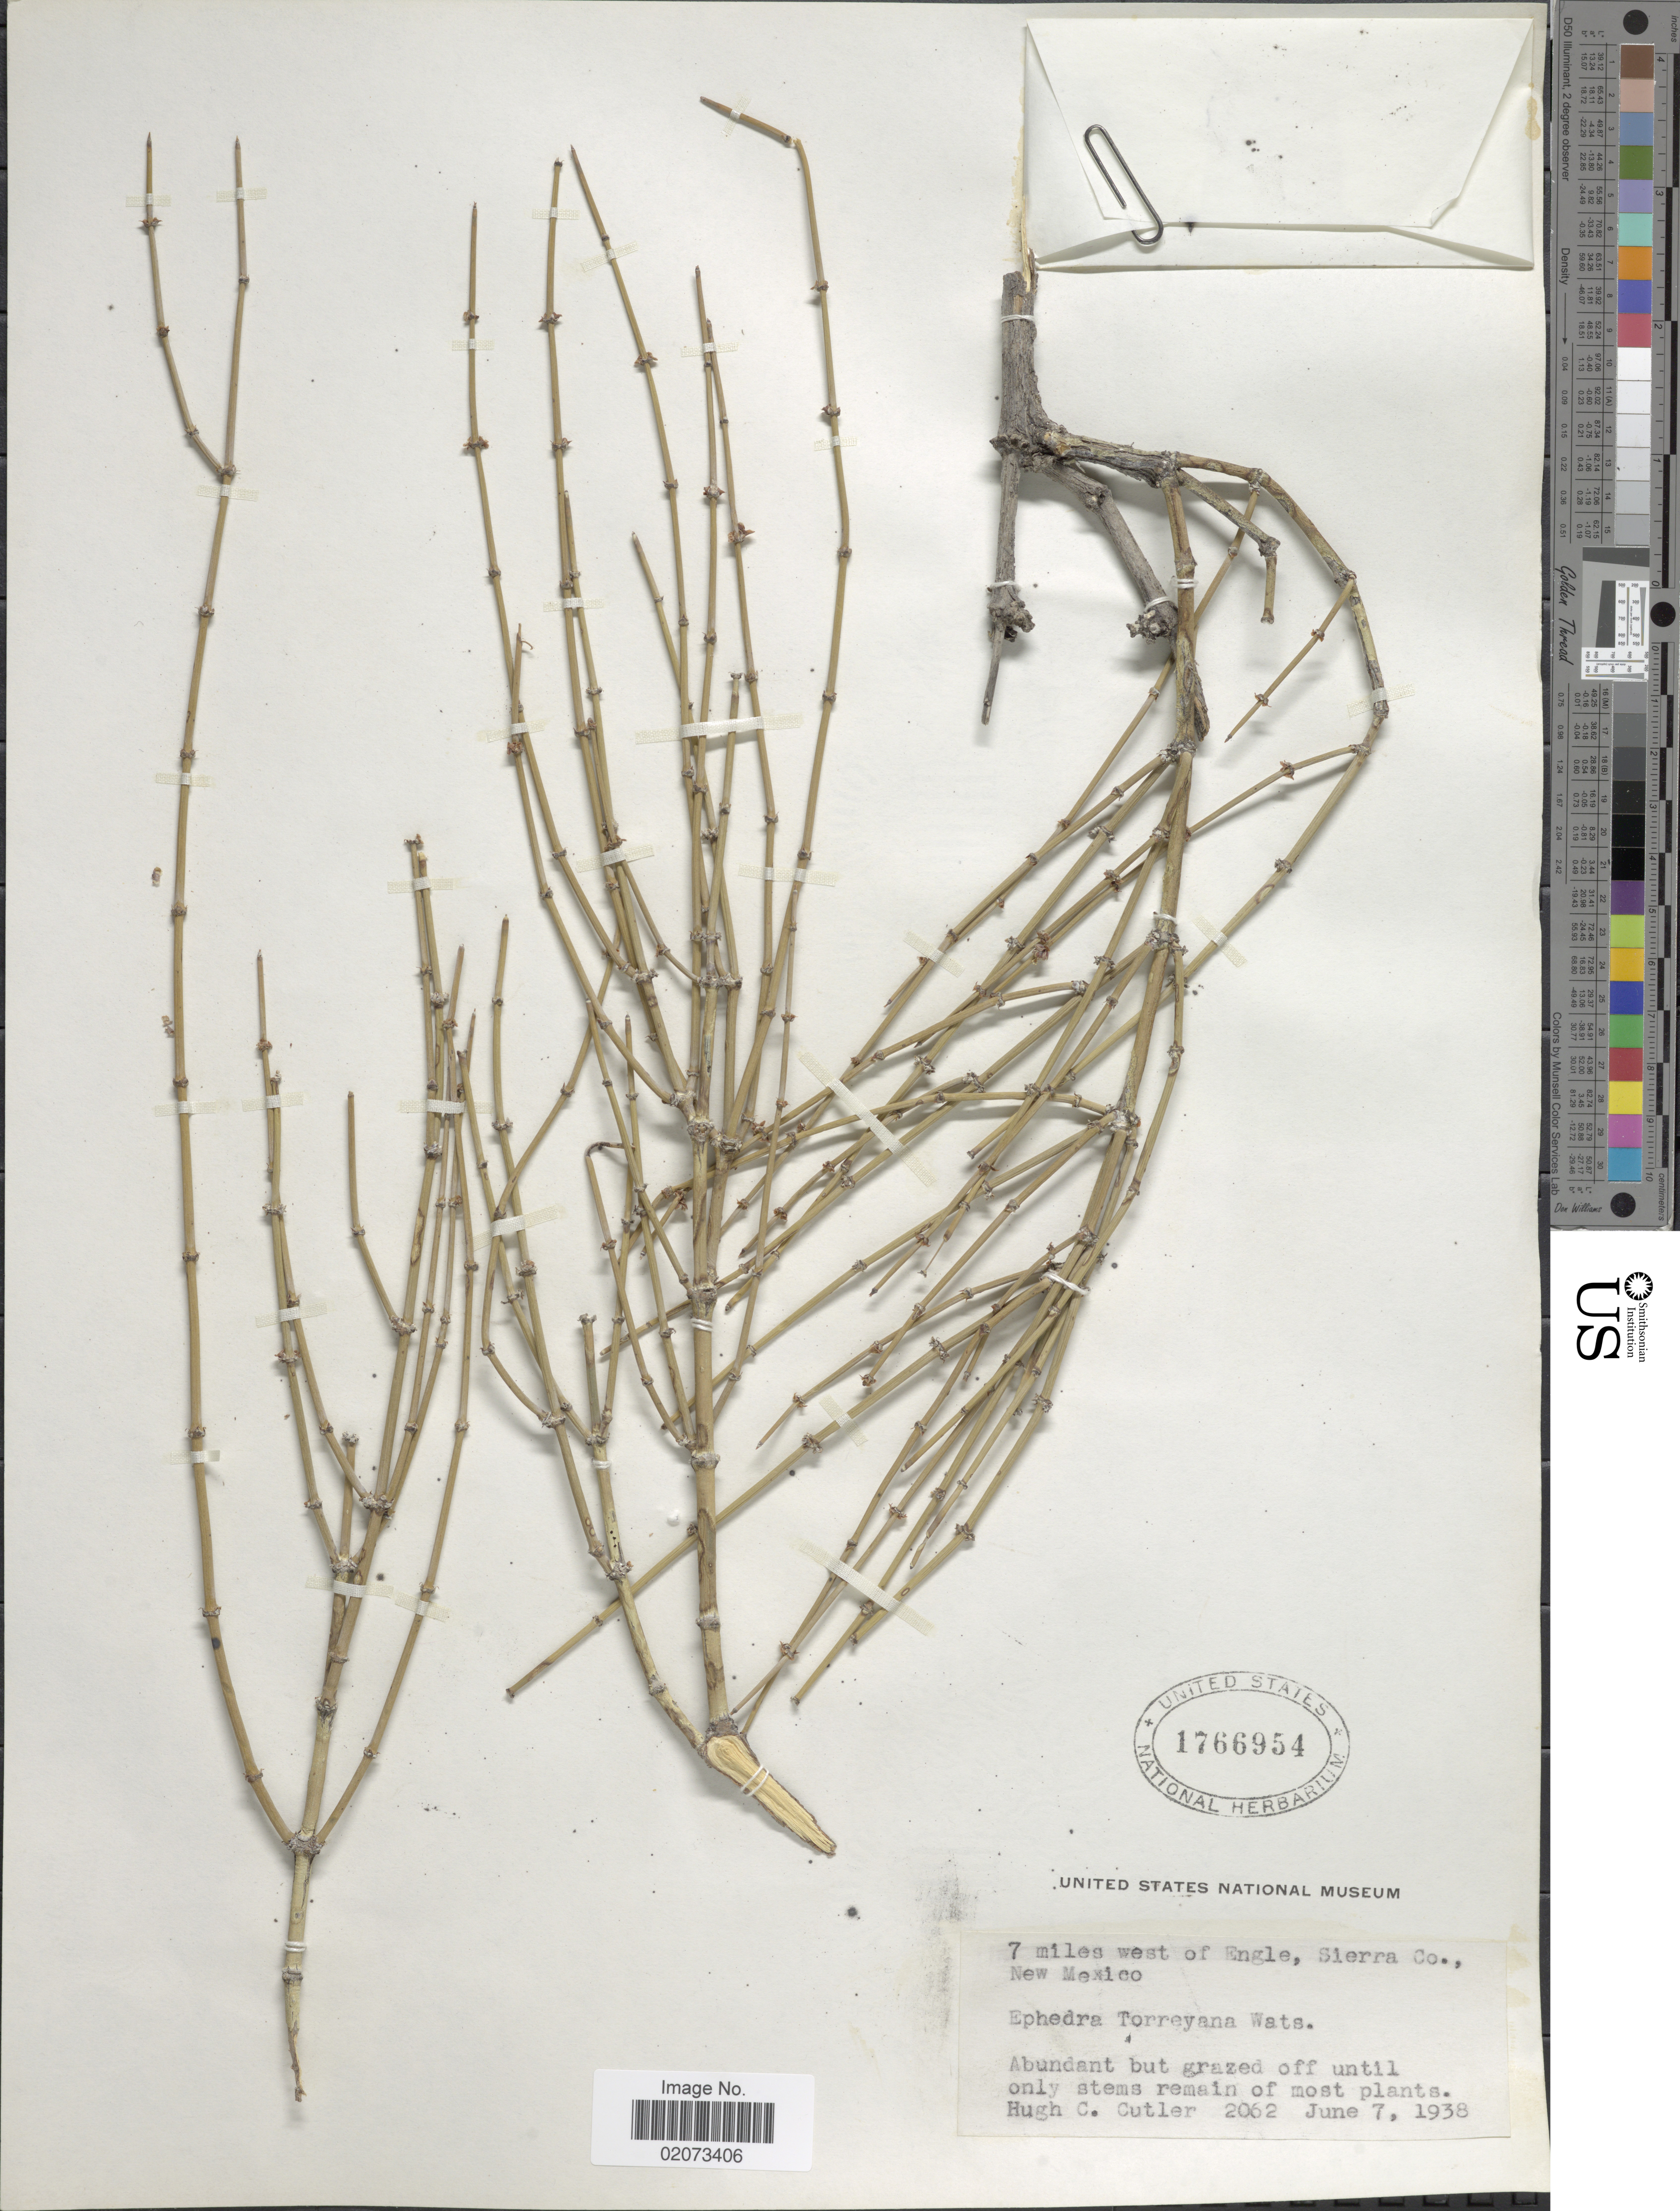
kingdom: Plantae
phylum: Tracheophyta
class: Gnetopsida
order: Ephedrales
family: Ephedraceae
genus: Ephedra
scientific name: Ephedra torreyana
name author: S. Watson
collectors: H. C. Cutler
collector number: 2062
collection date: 1938-06-07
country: United States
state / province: New Mexico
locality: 7 miles west of Engle, Sierra Co., New Mexico.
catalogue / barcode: US 1766954